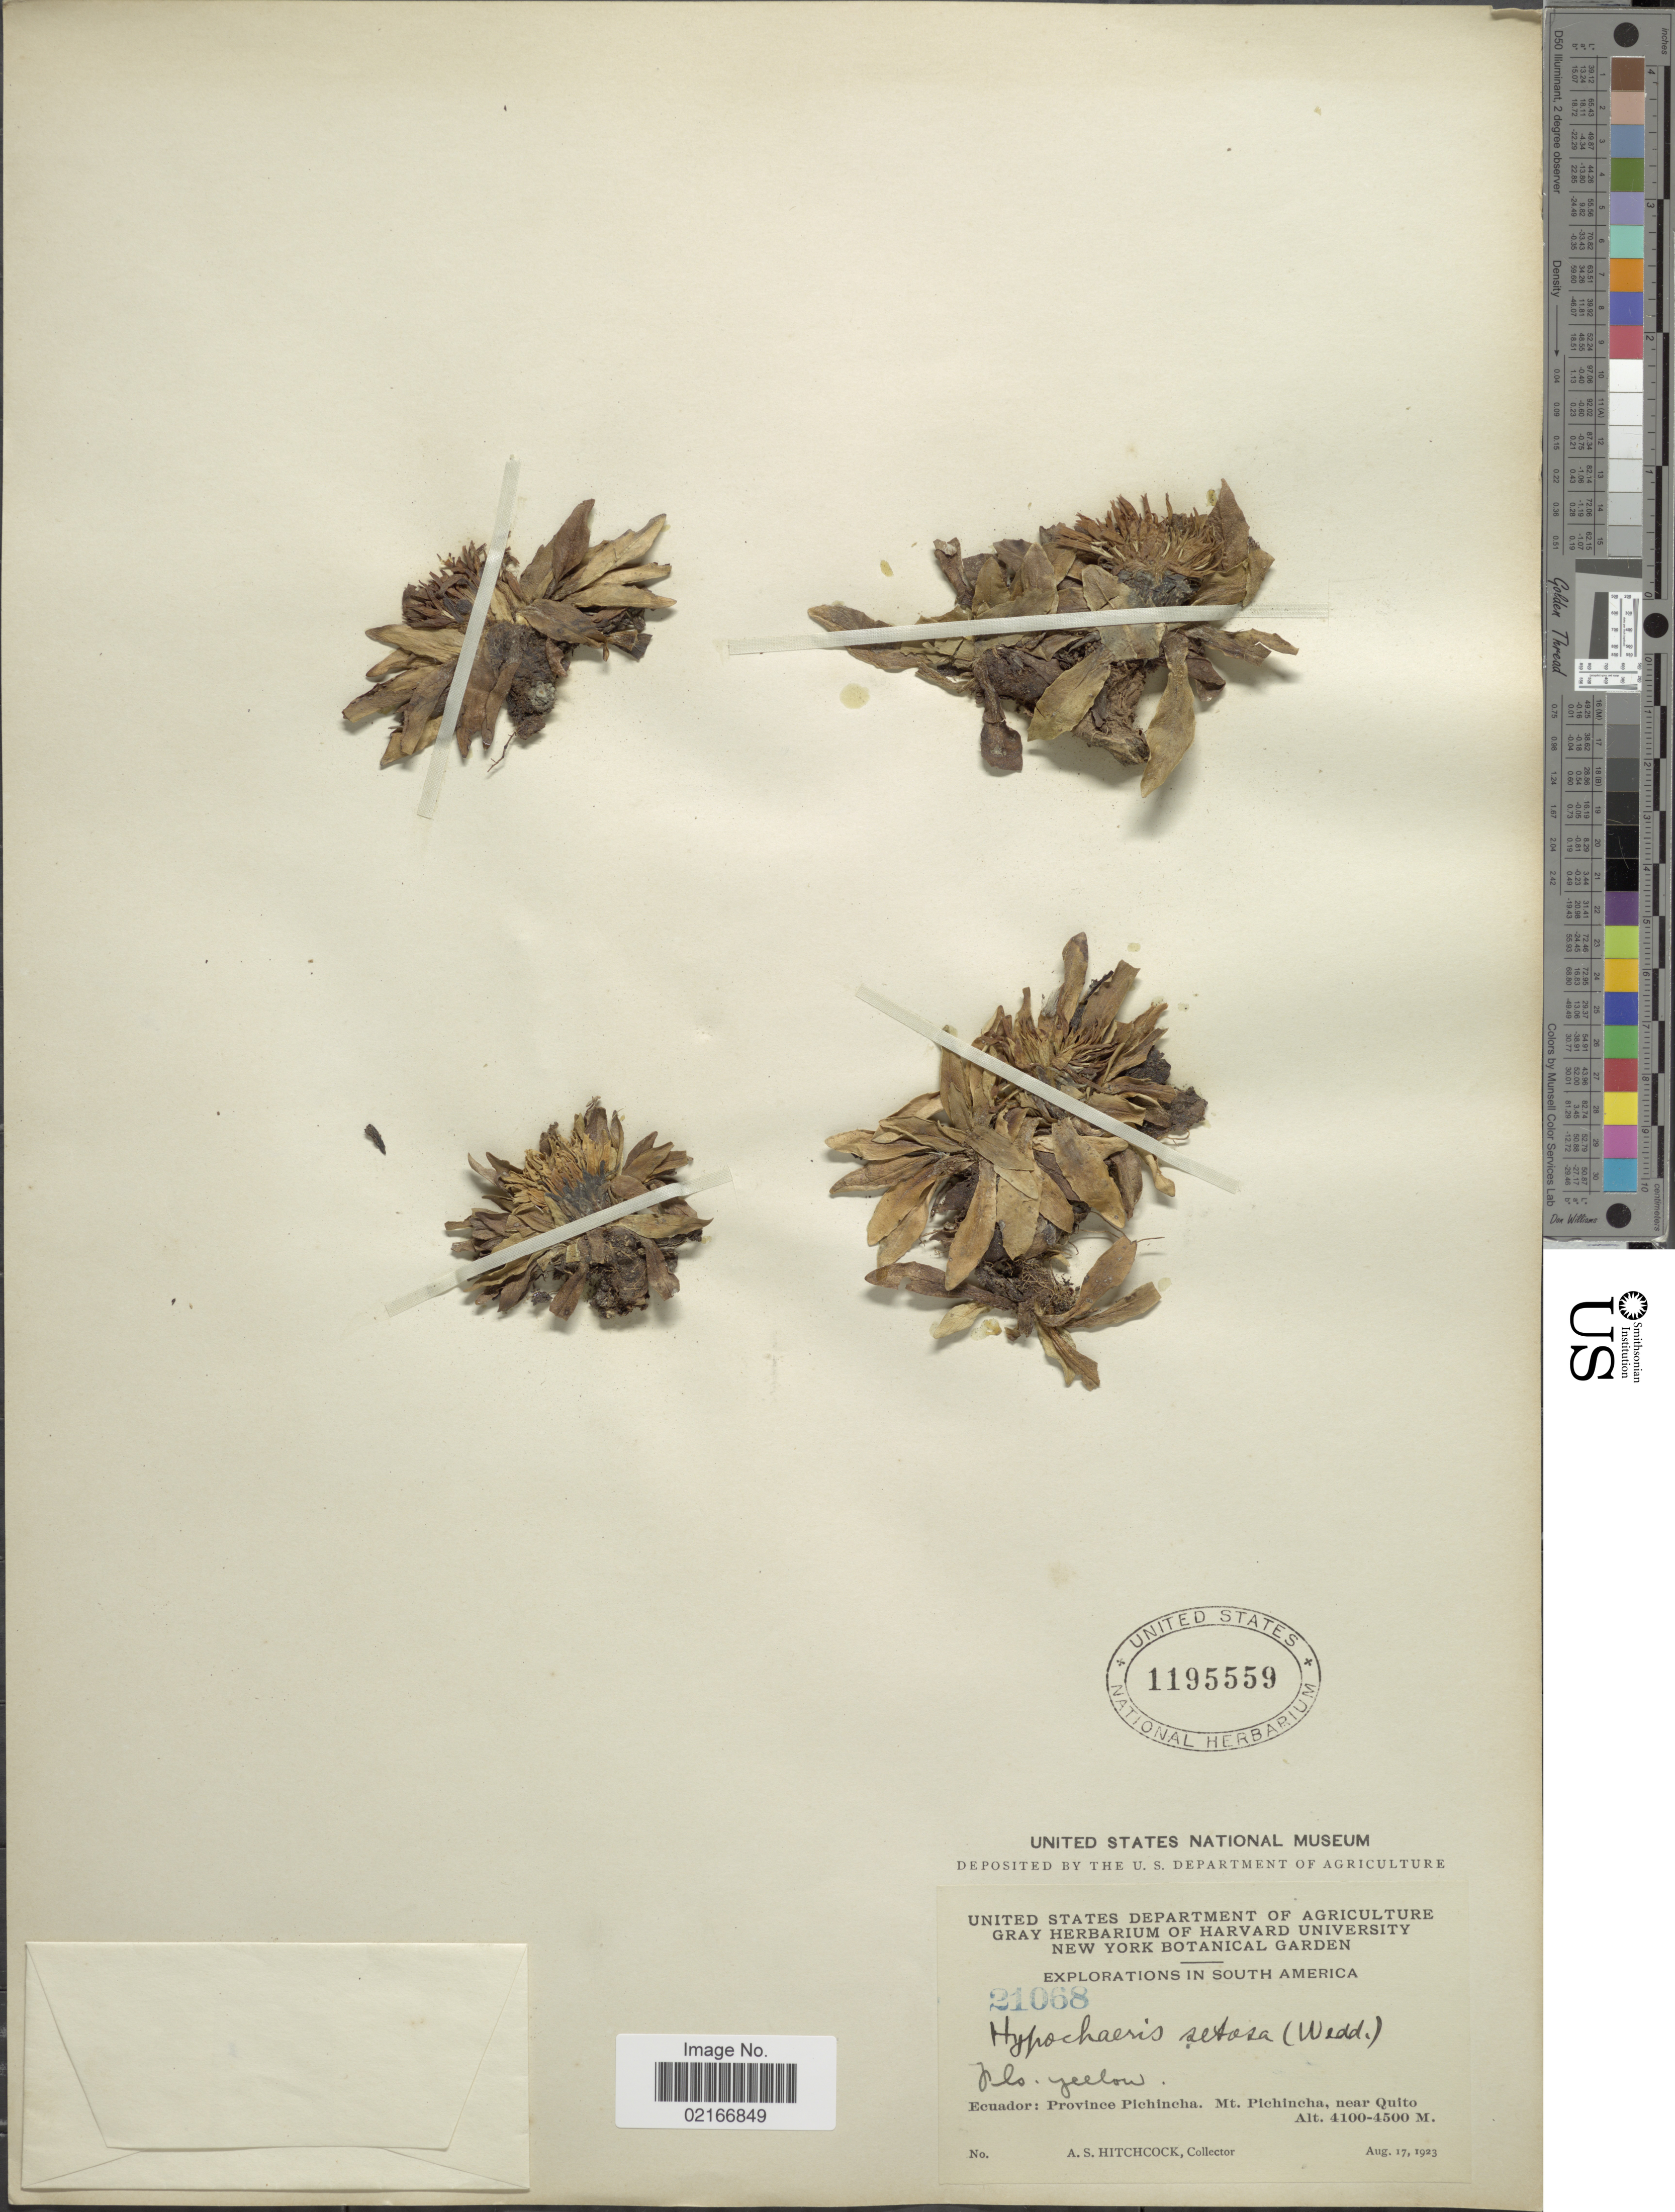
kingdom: Plantae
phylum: Tracheophyta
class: Magnoliopsida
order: Asterales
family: Asteraceae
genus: Hypochaeris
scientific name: Hypochaeris setosa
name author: Formánek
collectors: A. S. Hitchcock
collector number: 21068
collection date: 1923-08-17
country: Ecuador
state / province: Pichincha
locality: Mt. Pichincha, near Quito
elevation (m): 4100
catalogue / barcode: US 1195559